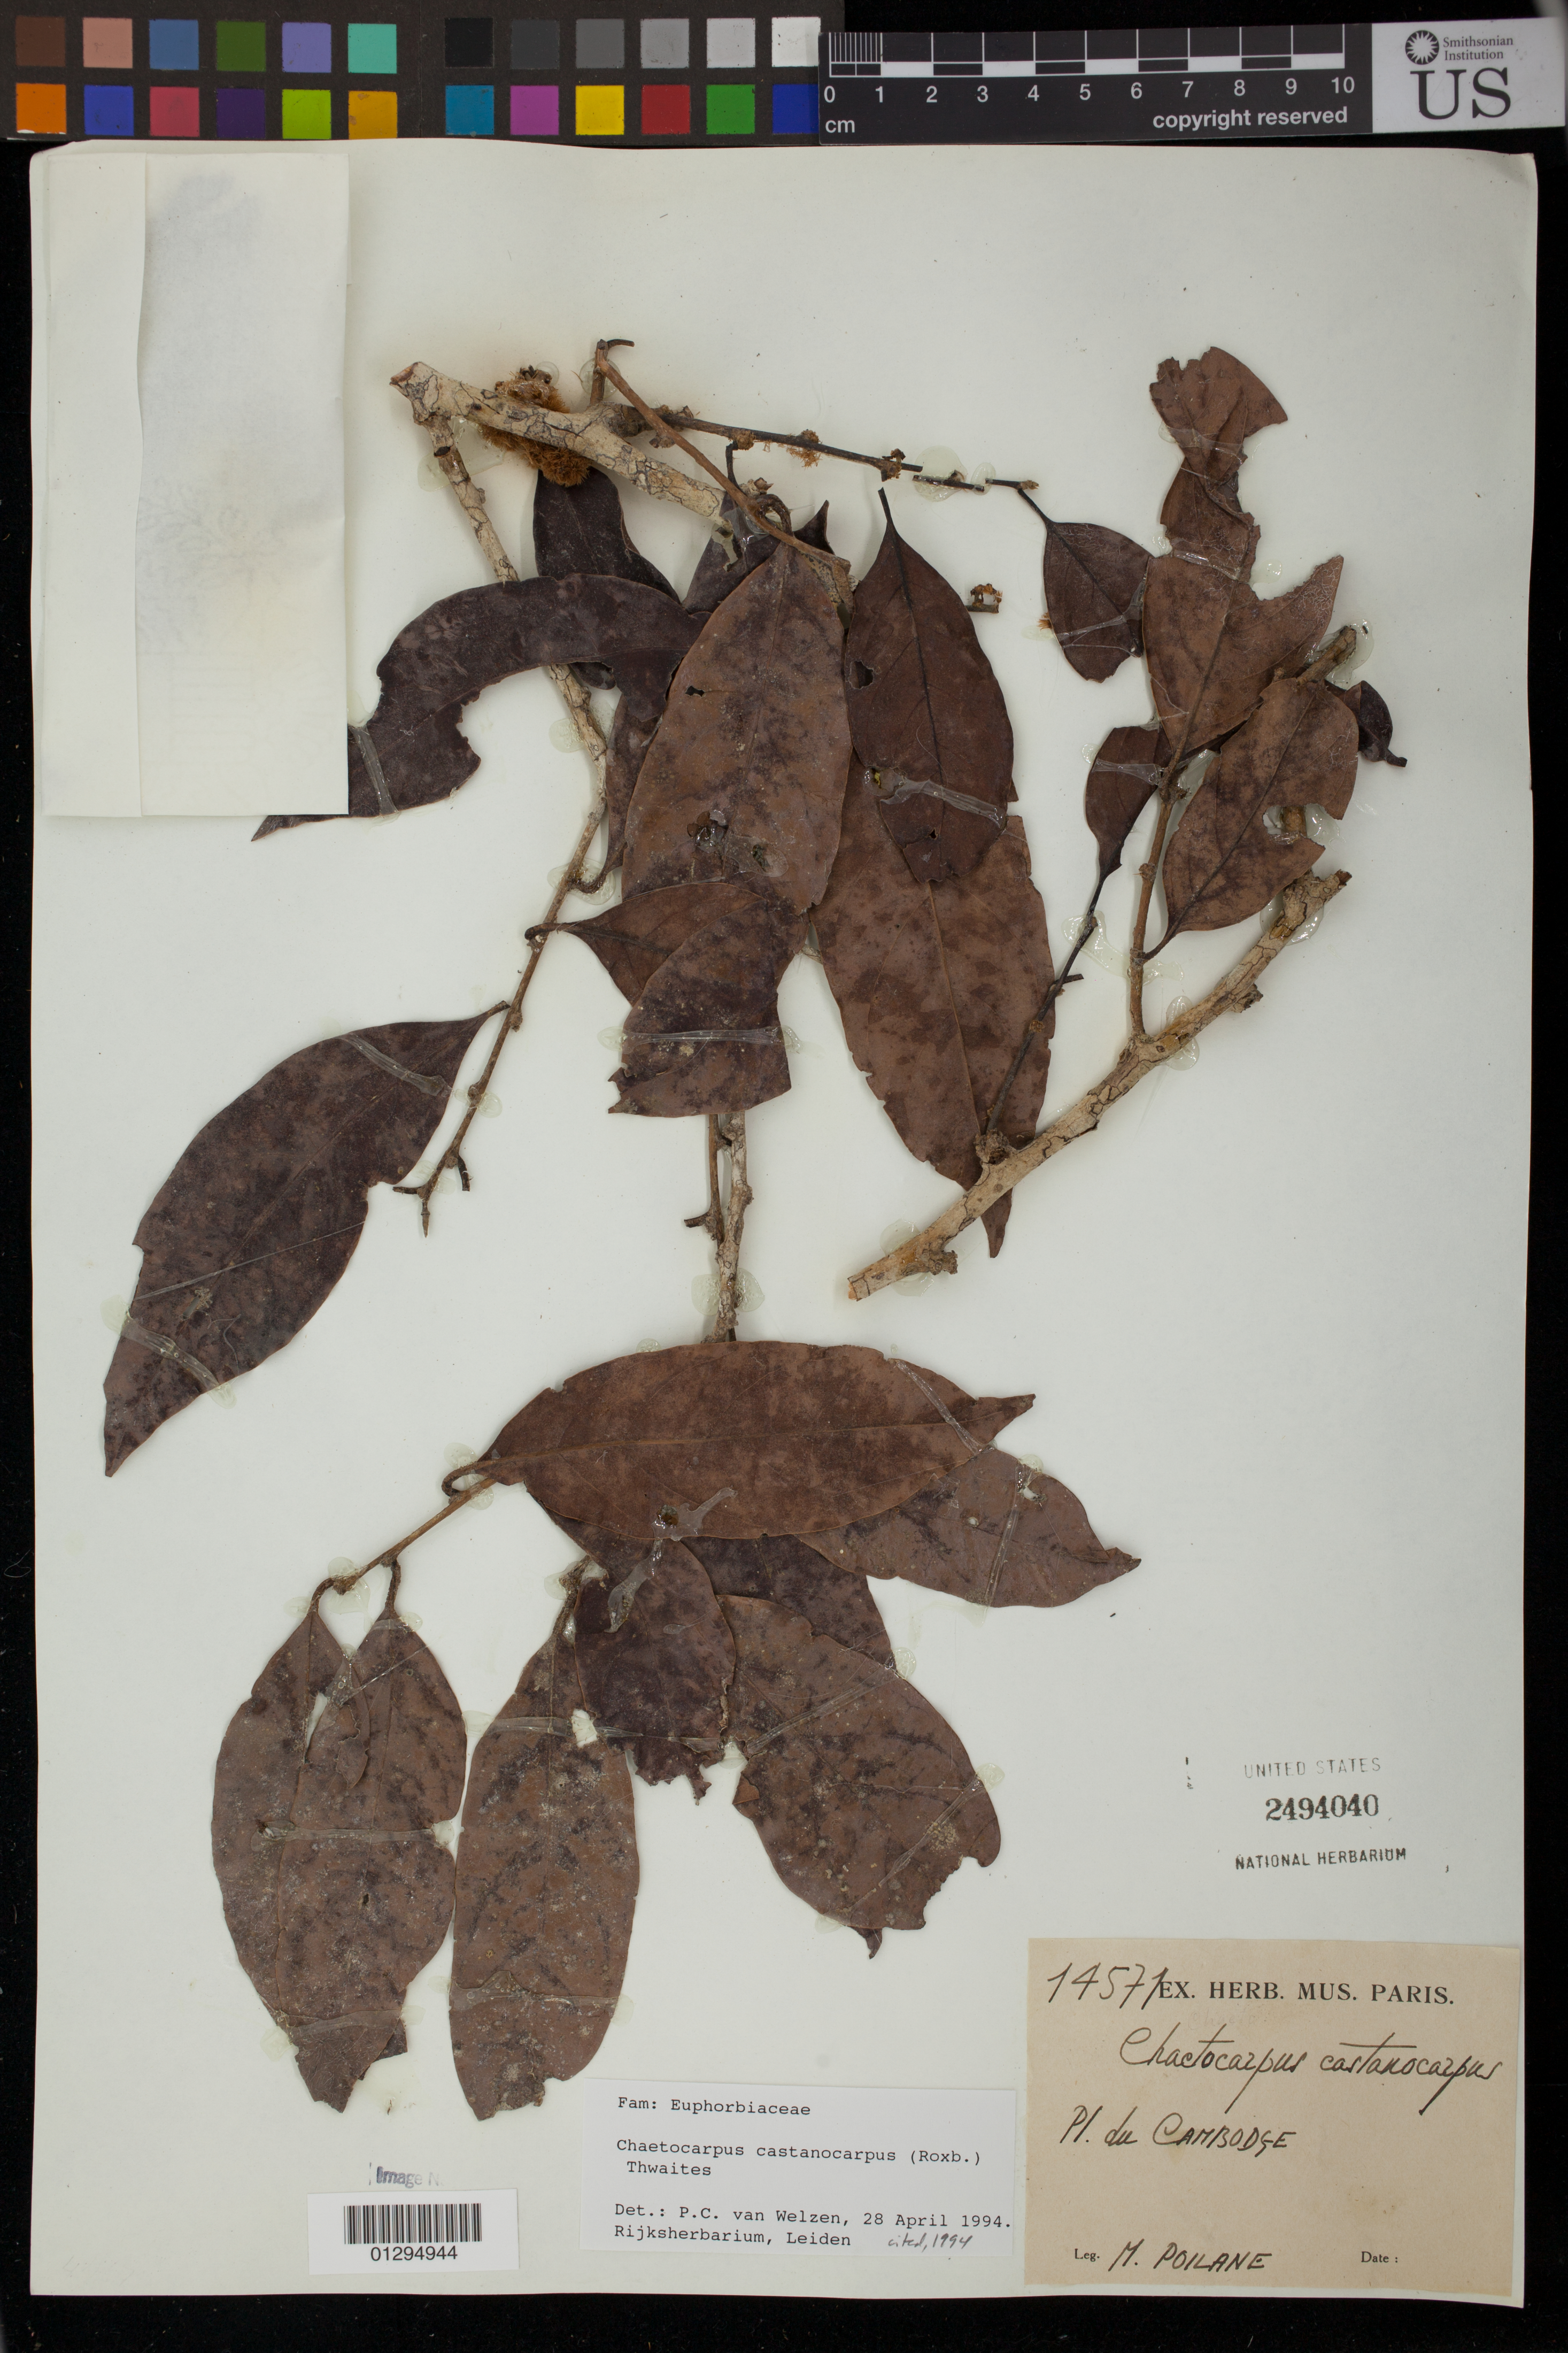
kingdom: Plantae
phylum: Tracheophyta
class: Magnoliopsida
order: Malpighiales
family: Peraceae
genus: Chaetocarpus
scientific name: Chaetocarpus castanocarpus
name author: (Roxb.) Thwaites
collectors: M. Poilane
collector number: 14571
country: Cambodia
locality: Pl. du Cambodge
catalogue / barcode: US 2494040